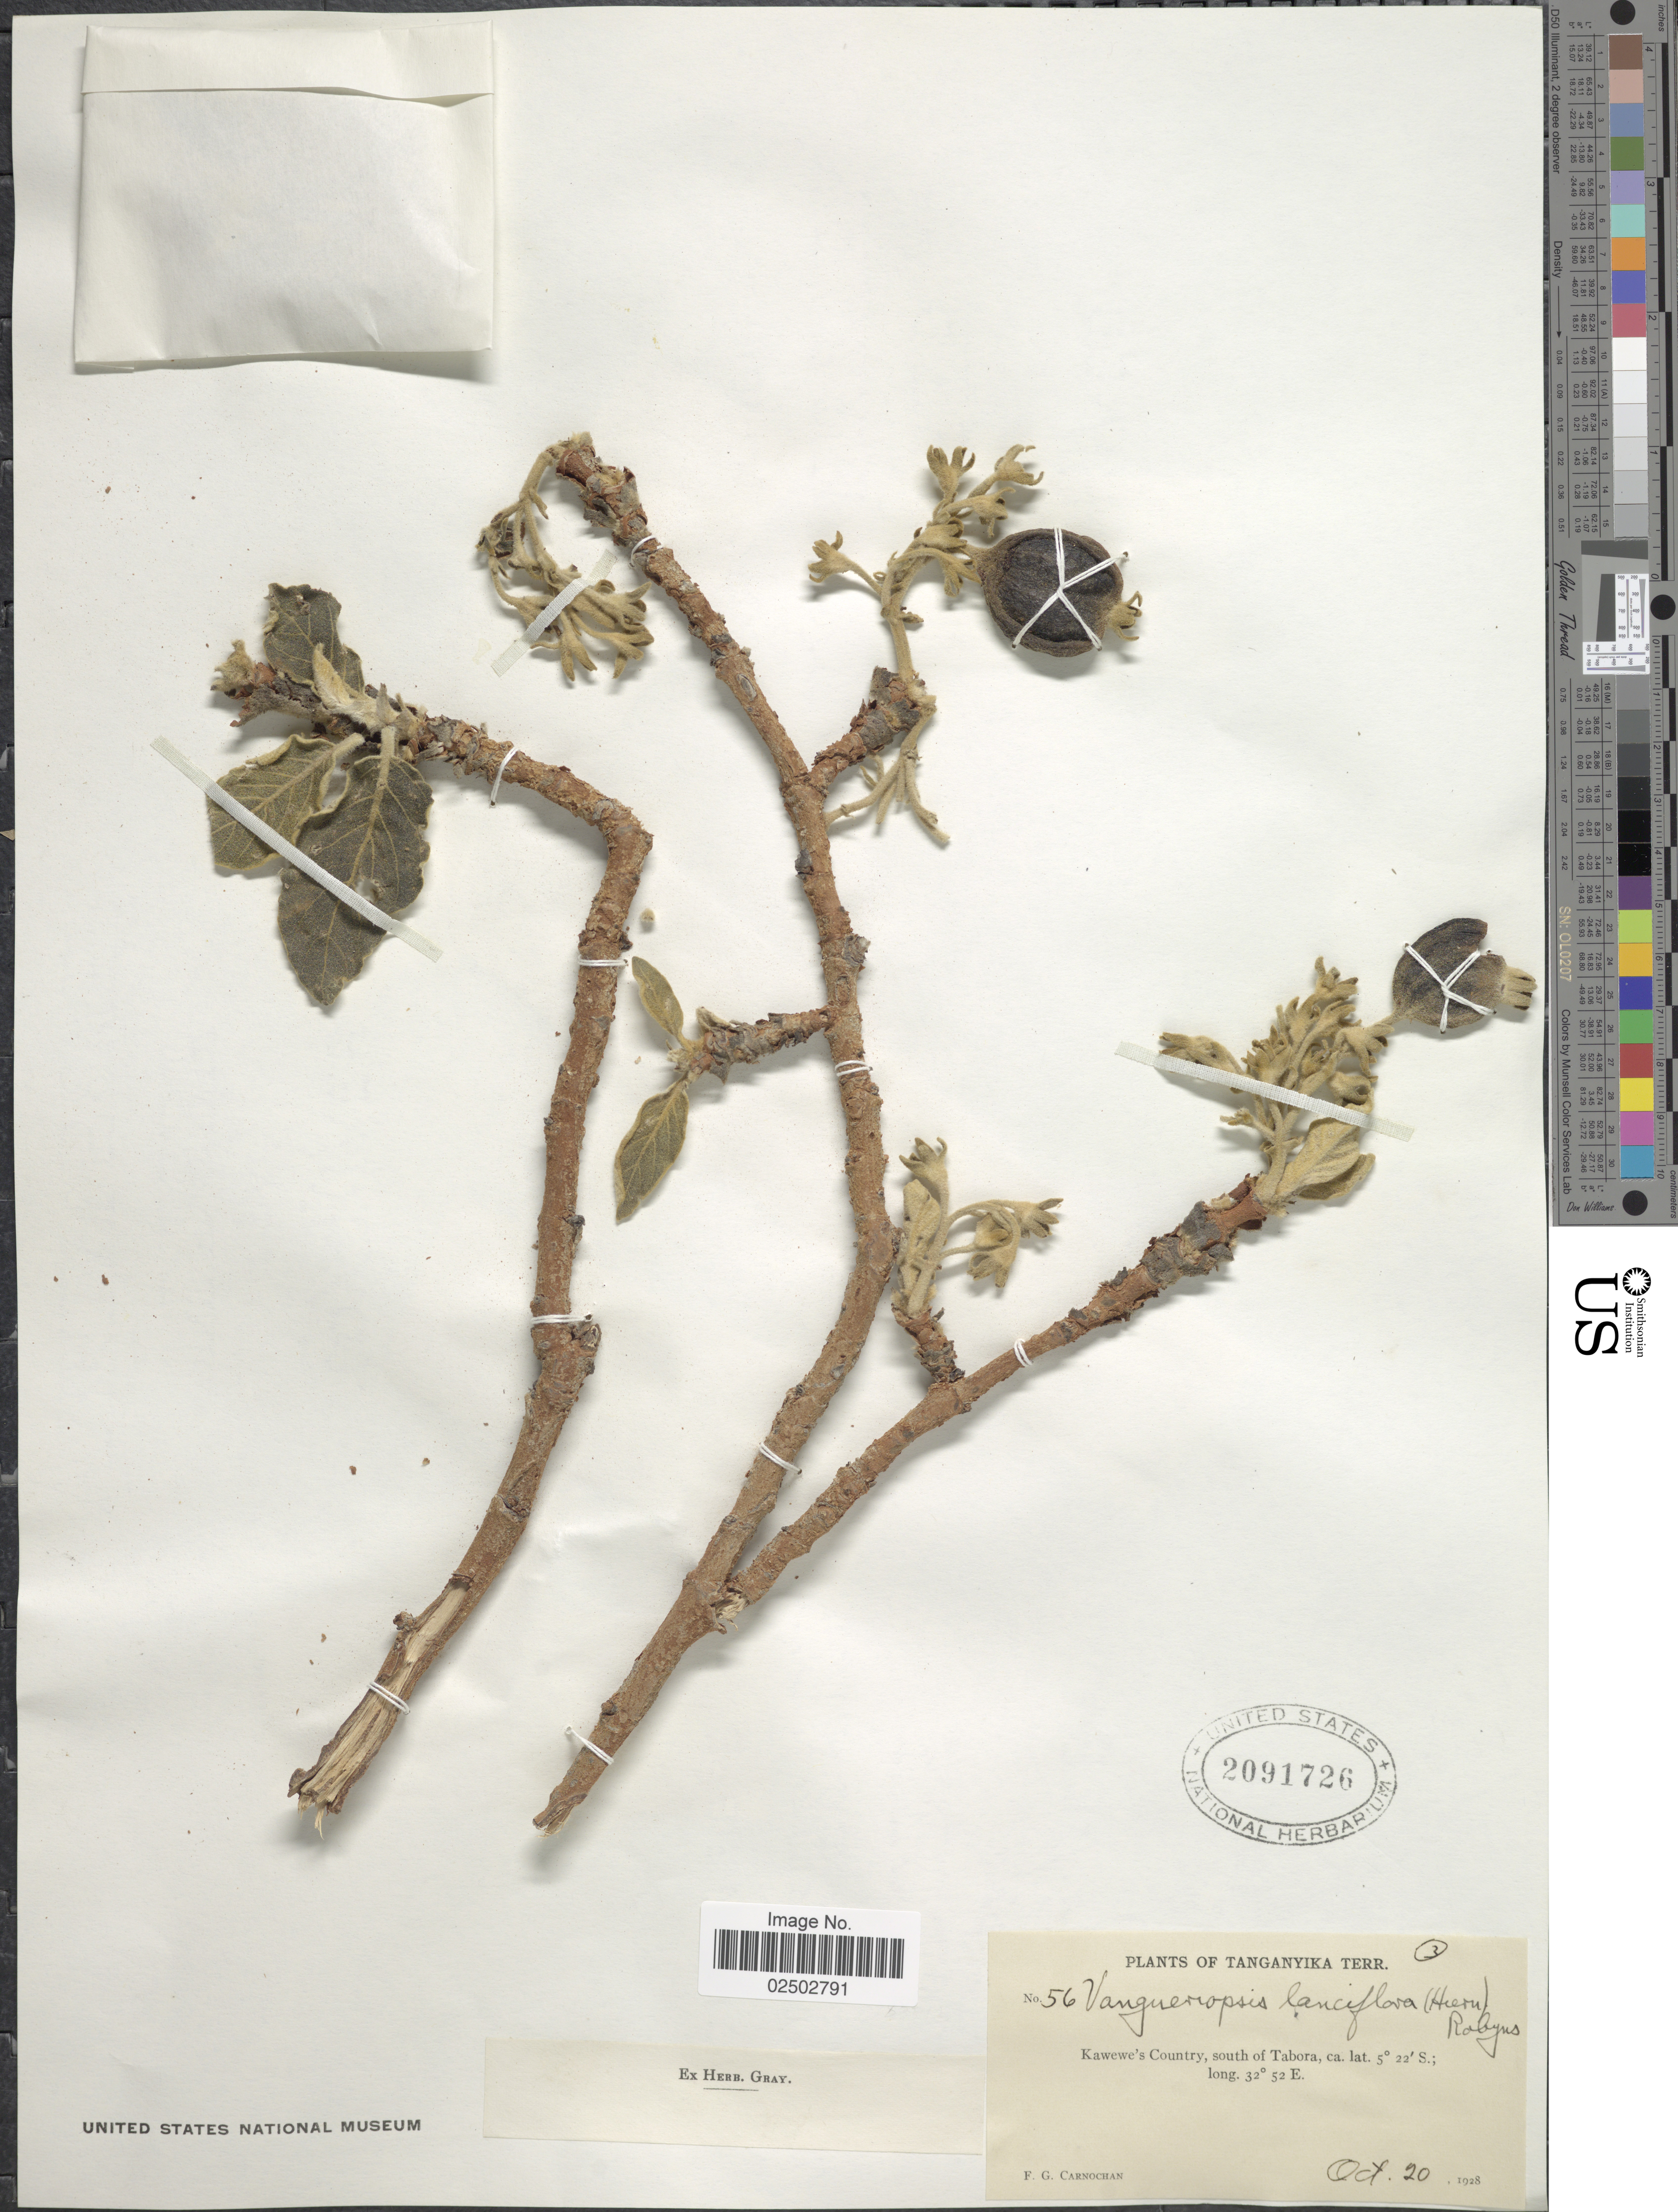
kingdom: Plantae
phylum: Tracheophyta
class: Magnoliopsida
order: Gentianales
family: Rubiaceae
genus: Vangueriopsis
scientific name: Vangueriopsis lanciflora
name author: (Hiern) Robyns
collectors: F. Carnochan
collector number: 56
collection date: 1928-10-20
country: Tanzania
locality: Tanganyika Terr., Kawewe's Country, south of Tabora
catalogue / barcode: US 2091726